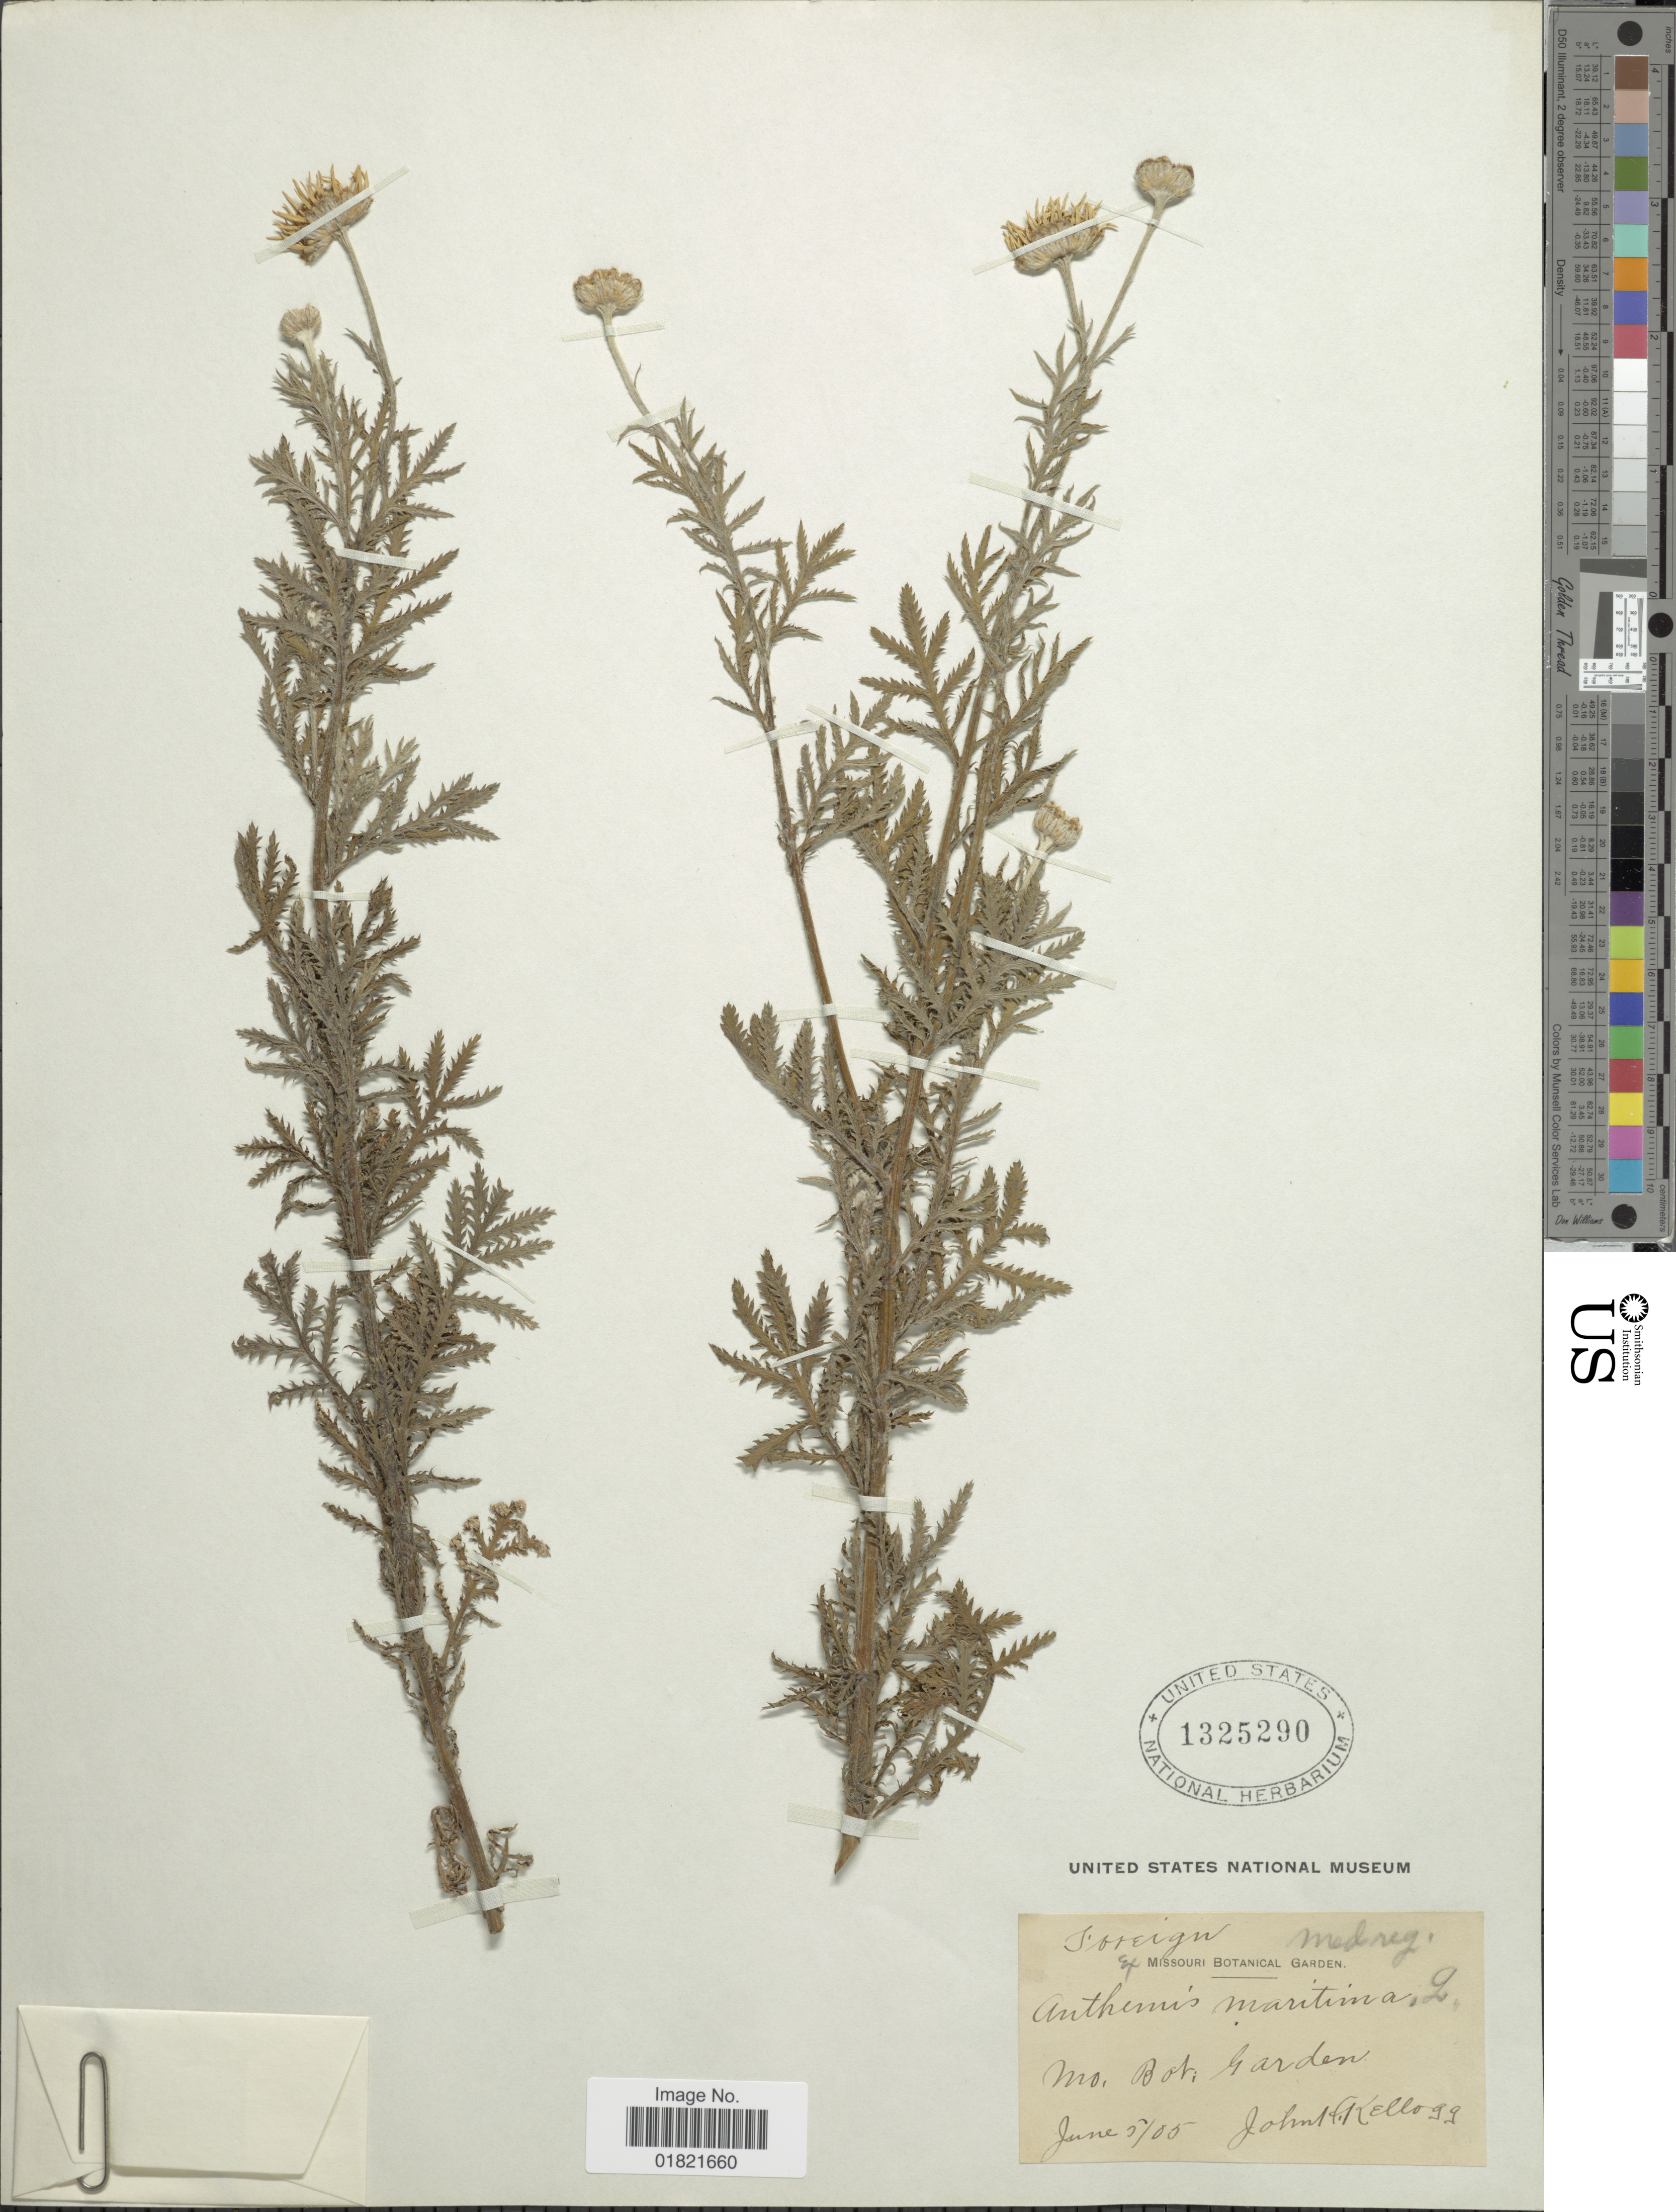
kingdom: Plantae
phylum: Tracheophyta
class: Magnoliopsida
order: Asterales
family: Asteraceae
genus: Anthemis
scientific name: Anthemis maritima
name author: L.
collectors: J. H. Kellogg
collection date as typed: Transcribed d/m/y: 5/6/5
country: United States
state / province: Missouri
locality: Bot. Garden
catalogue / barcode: US 1325290